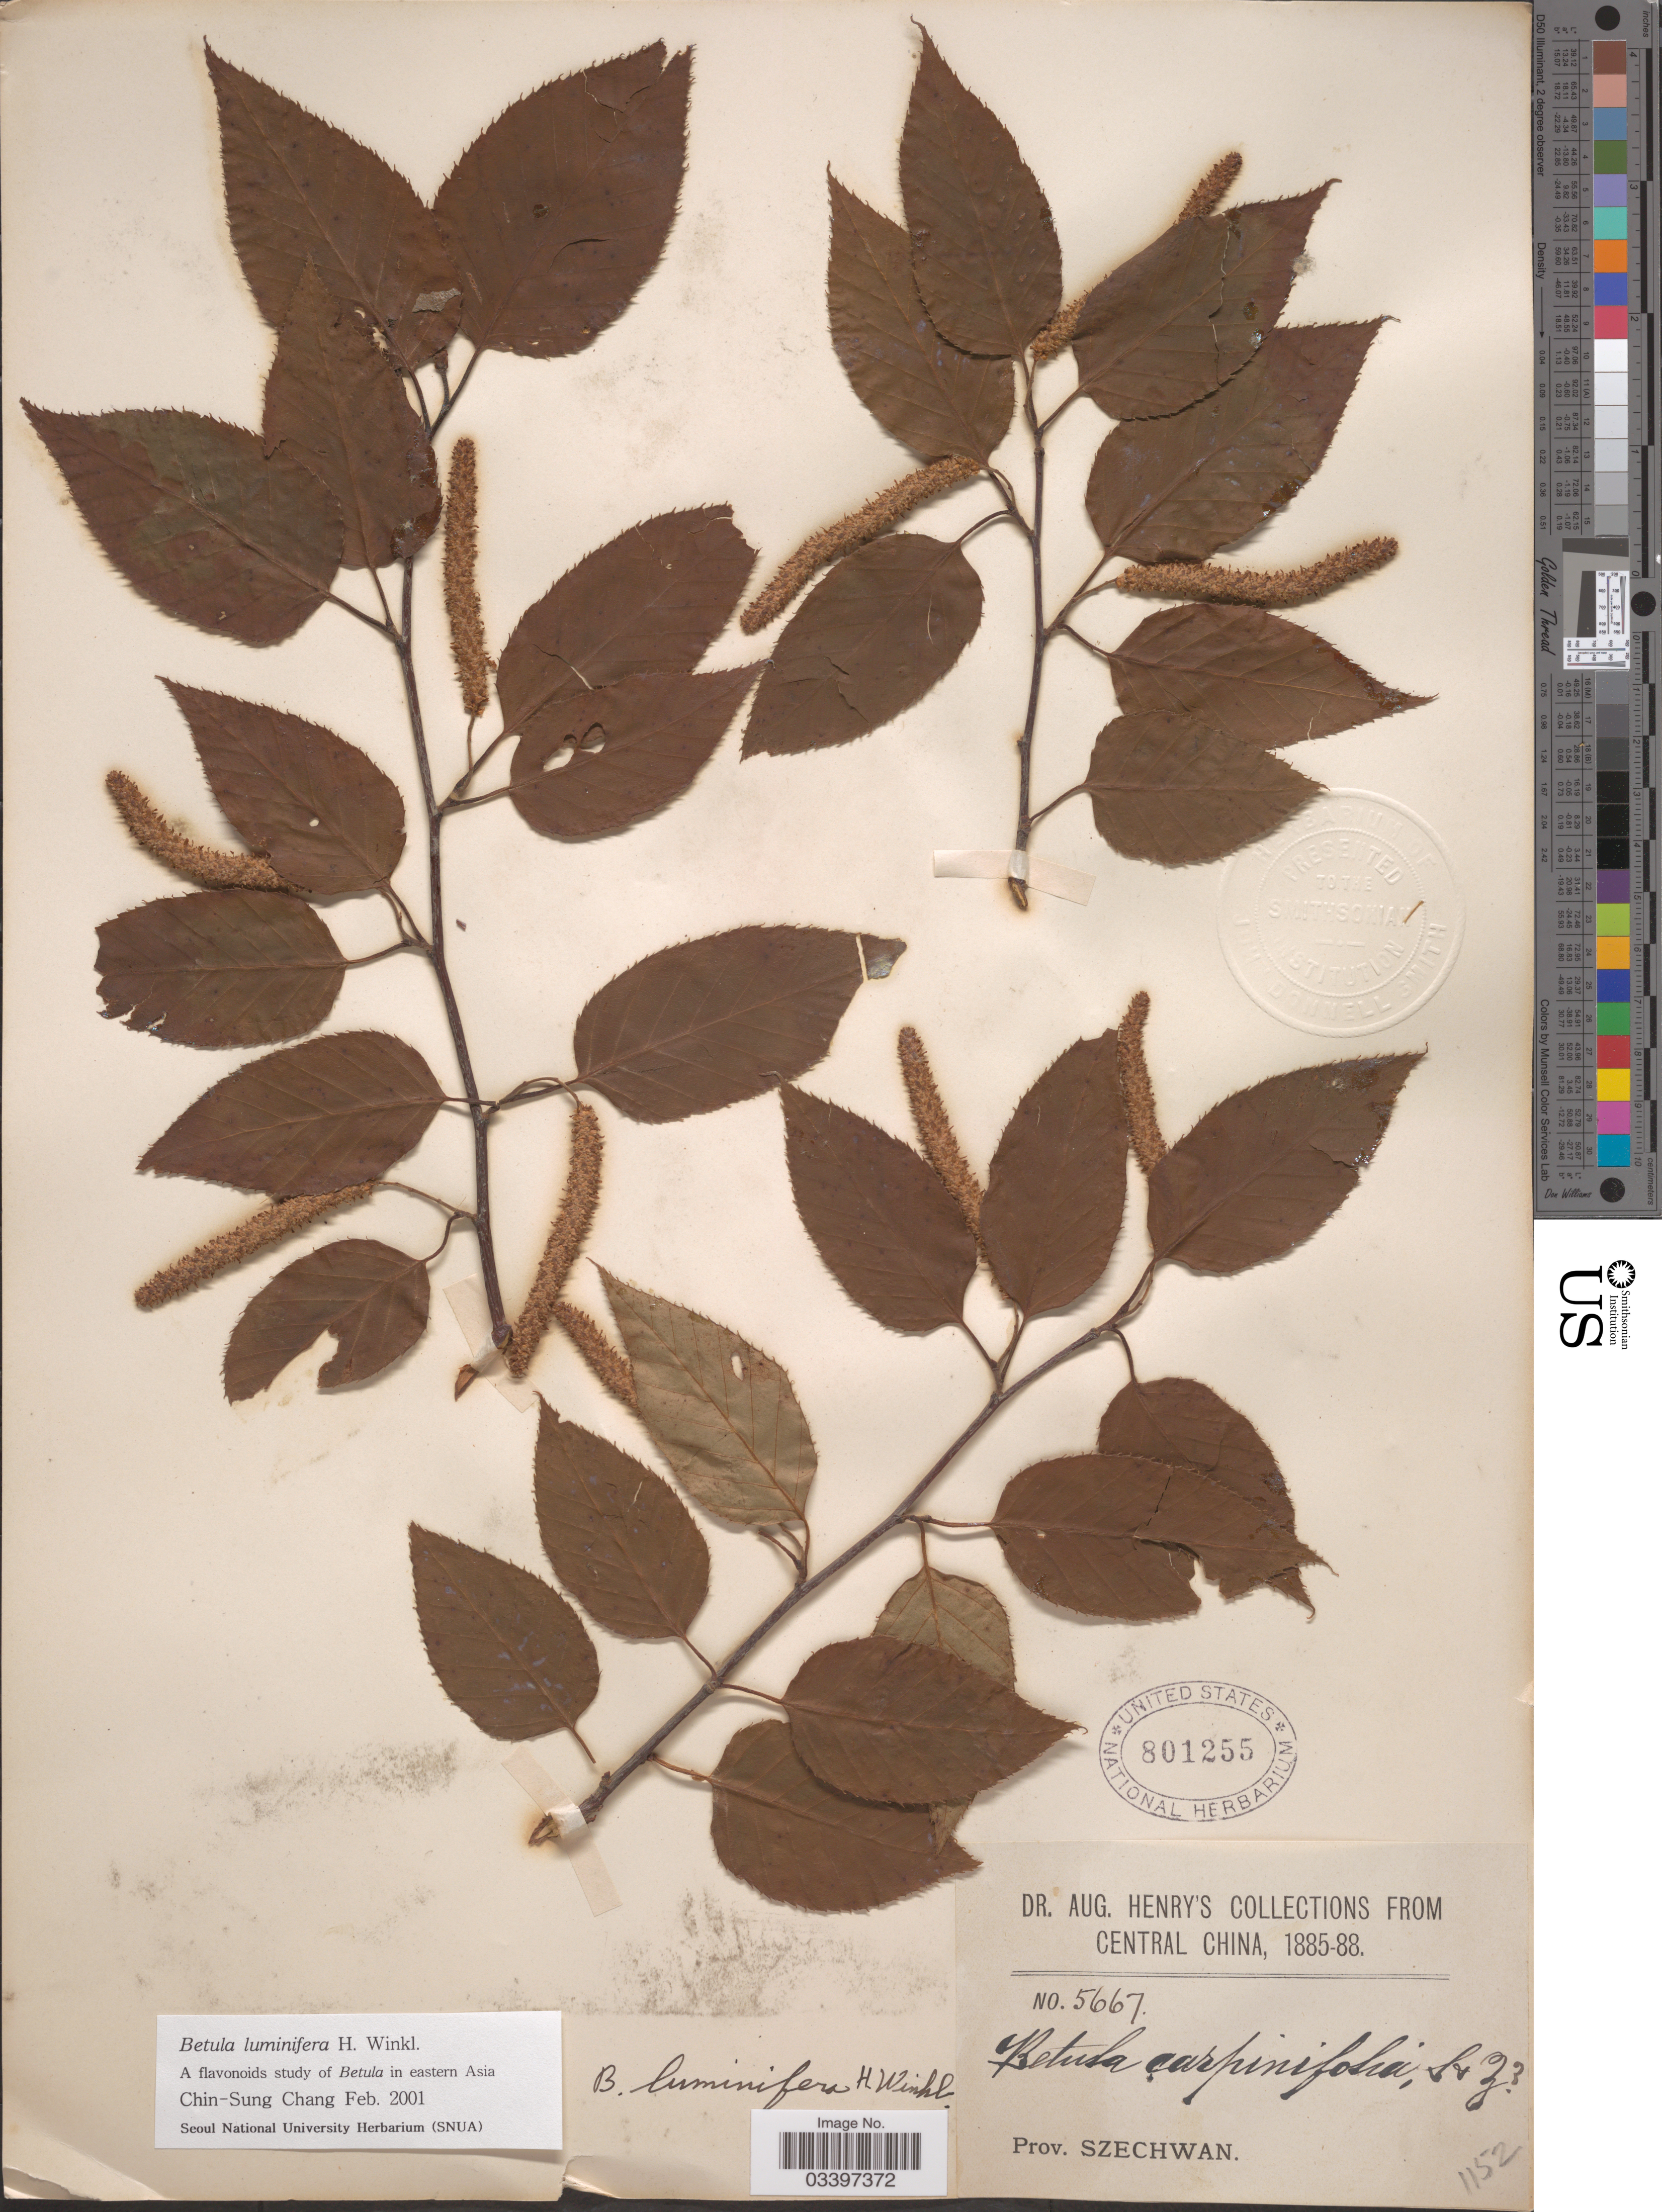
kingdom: Plantae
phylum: Tracheophyta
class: Magnoliopsida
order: Fagales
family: Betulaceae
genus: Betula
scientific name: Betula luminifera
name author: H.J.P. Winkl.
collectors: A. Henry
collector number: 5667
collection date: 1885/1888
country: China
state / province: Sichuan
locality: Central China. Prov. Szechwan.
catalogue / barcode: US 801255